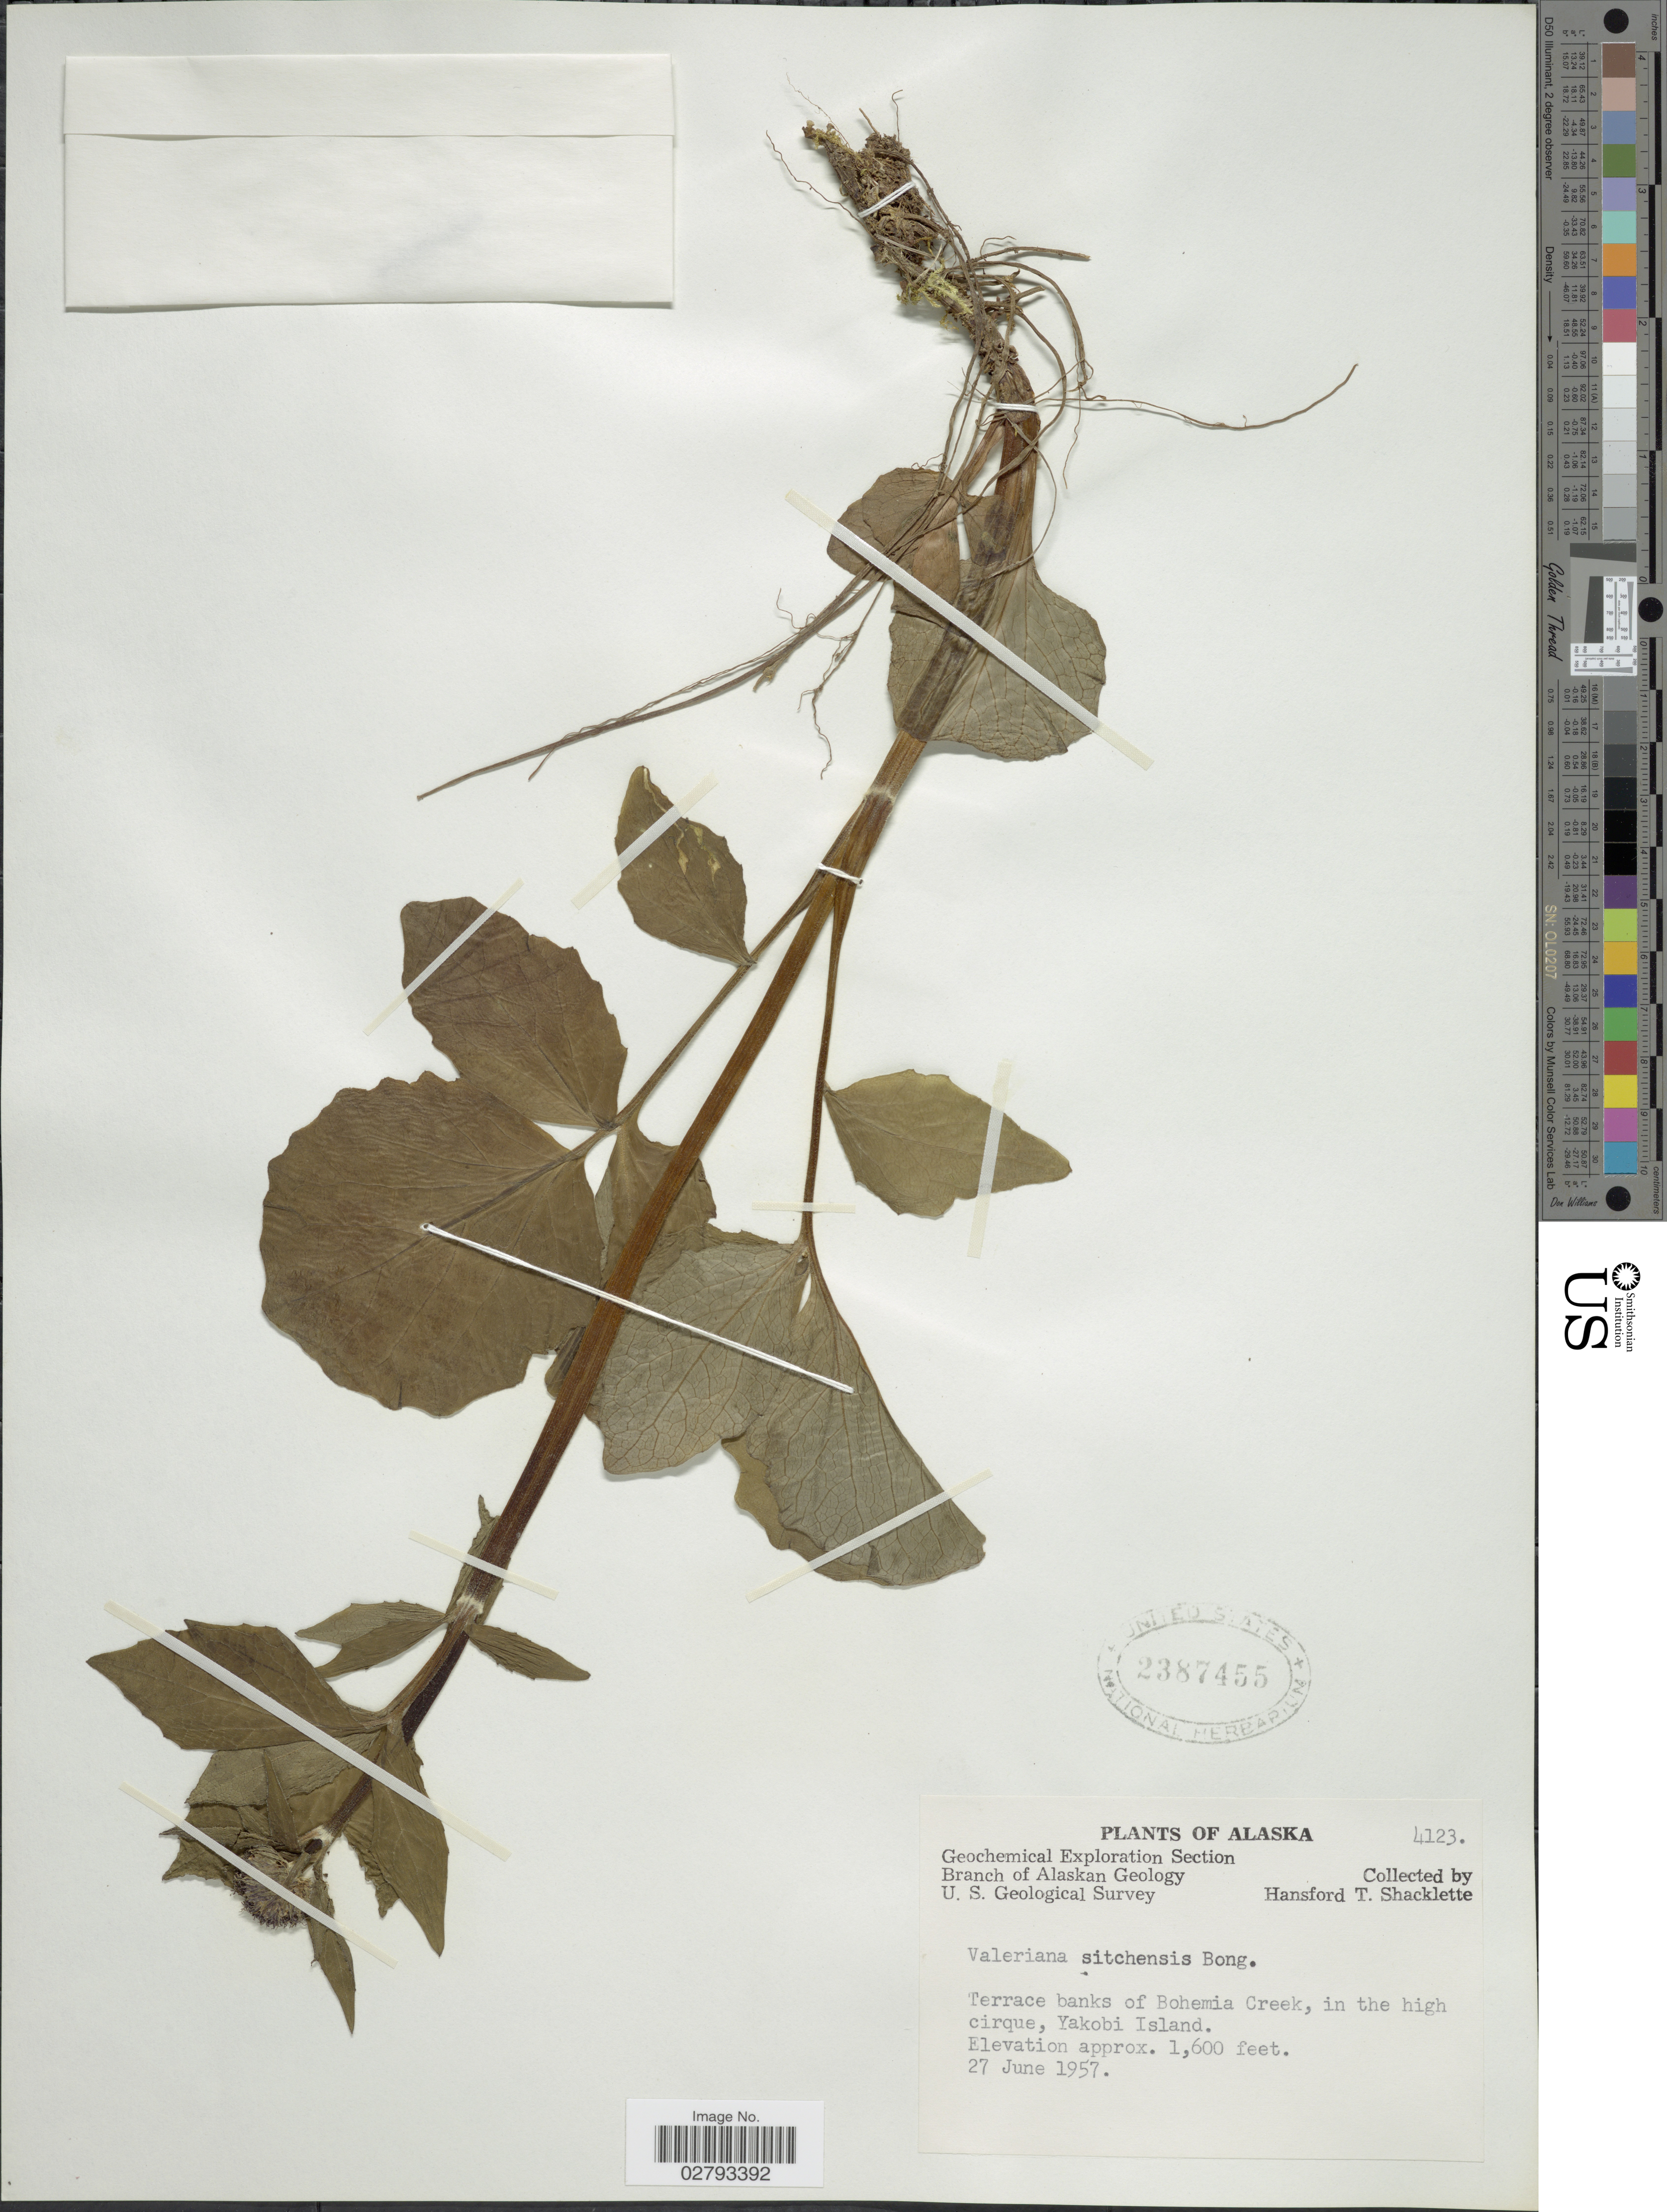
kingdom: Plantae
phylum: Tracheophyta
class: Magnoliopsida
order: Dipsacales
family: Caprifoliaceae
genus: Valeriana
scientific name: Valeriana sitchensis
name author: Bong.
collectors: H. Shacklette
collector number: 4123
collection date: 1957-06-27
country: United States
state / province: Alaska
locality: Terrace banks of Bohemia Creek, in the high cirque, Yakobi Island.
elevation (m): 488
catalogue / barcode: US 2387455